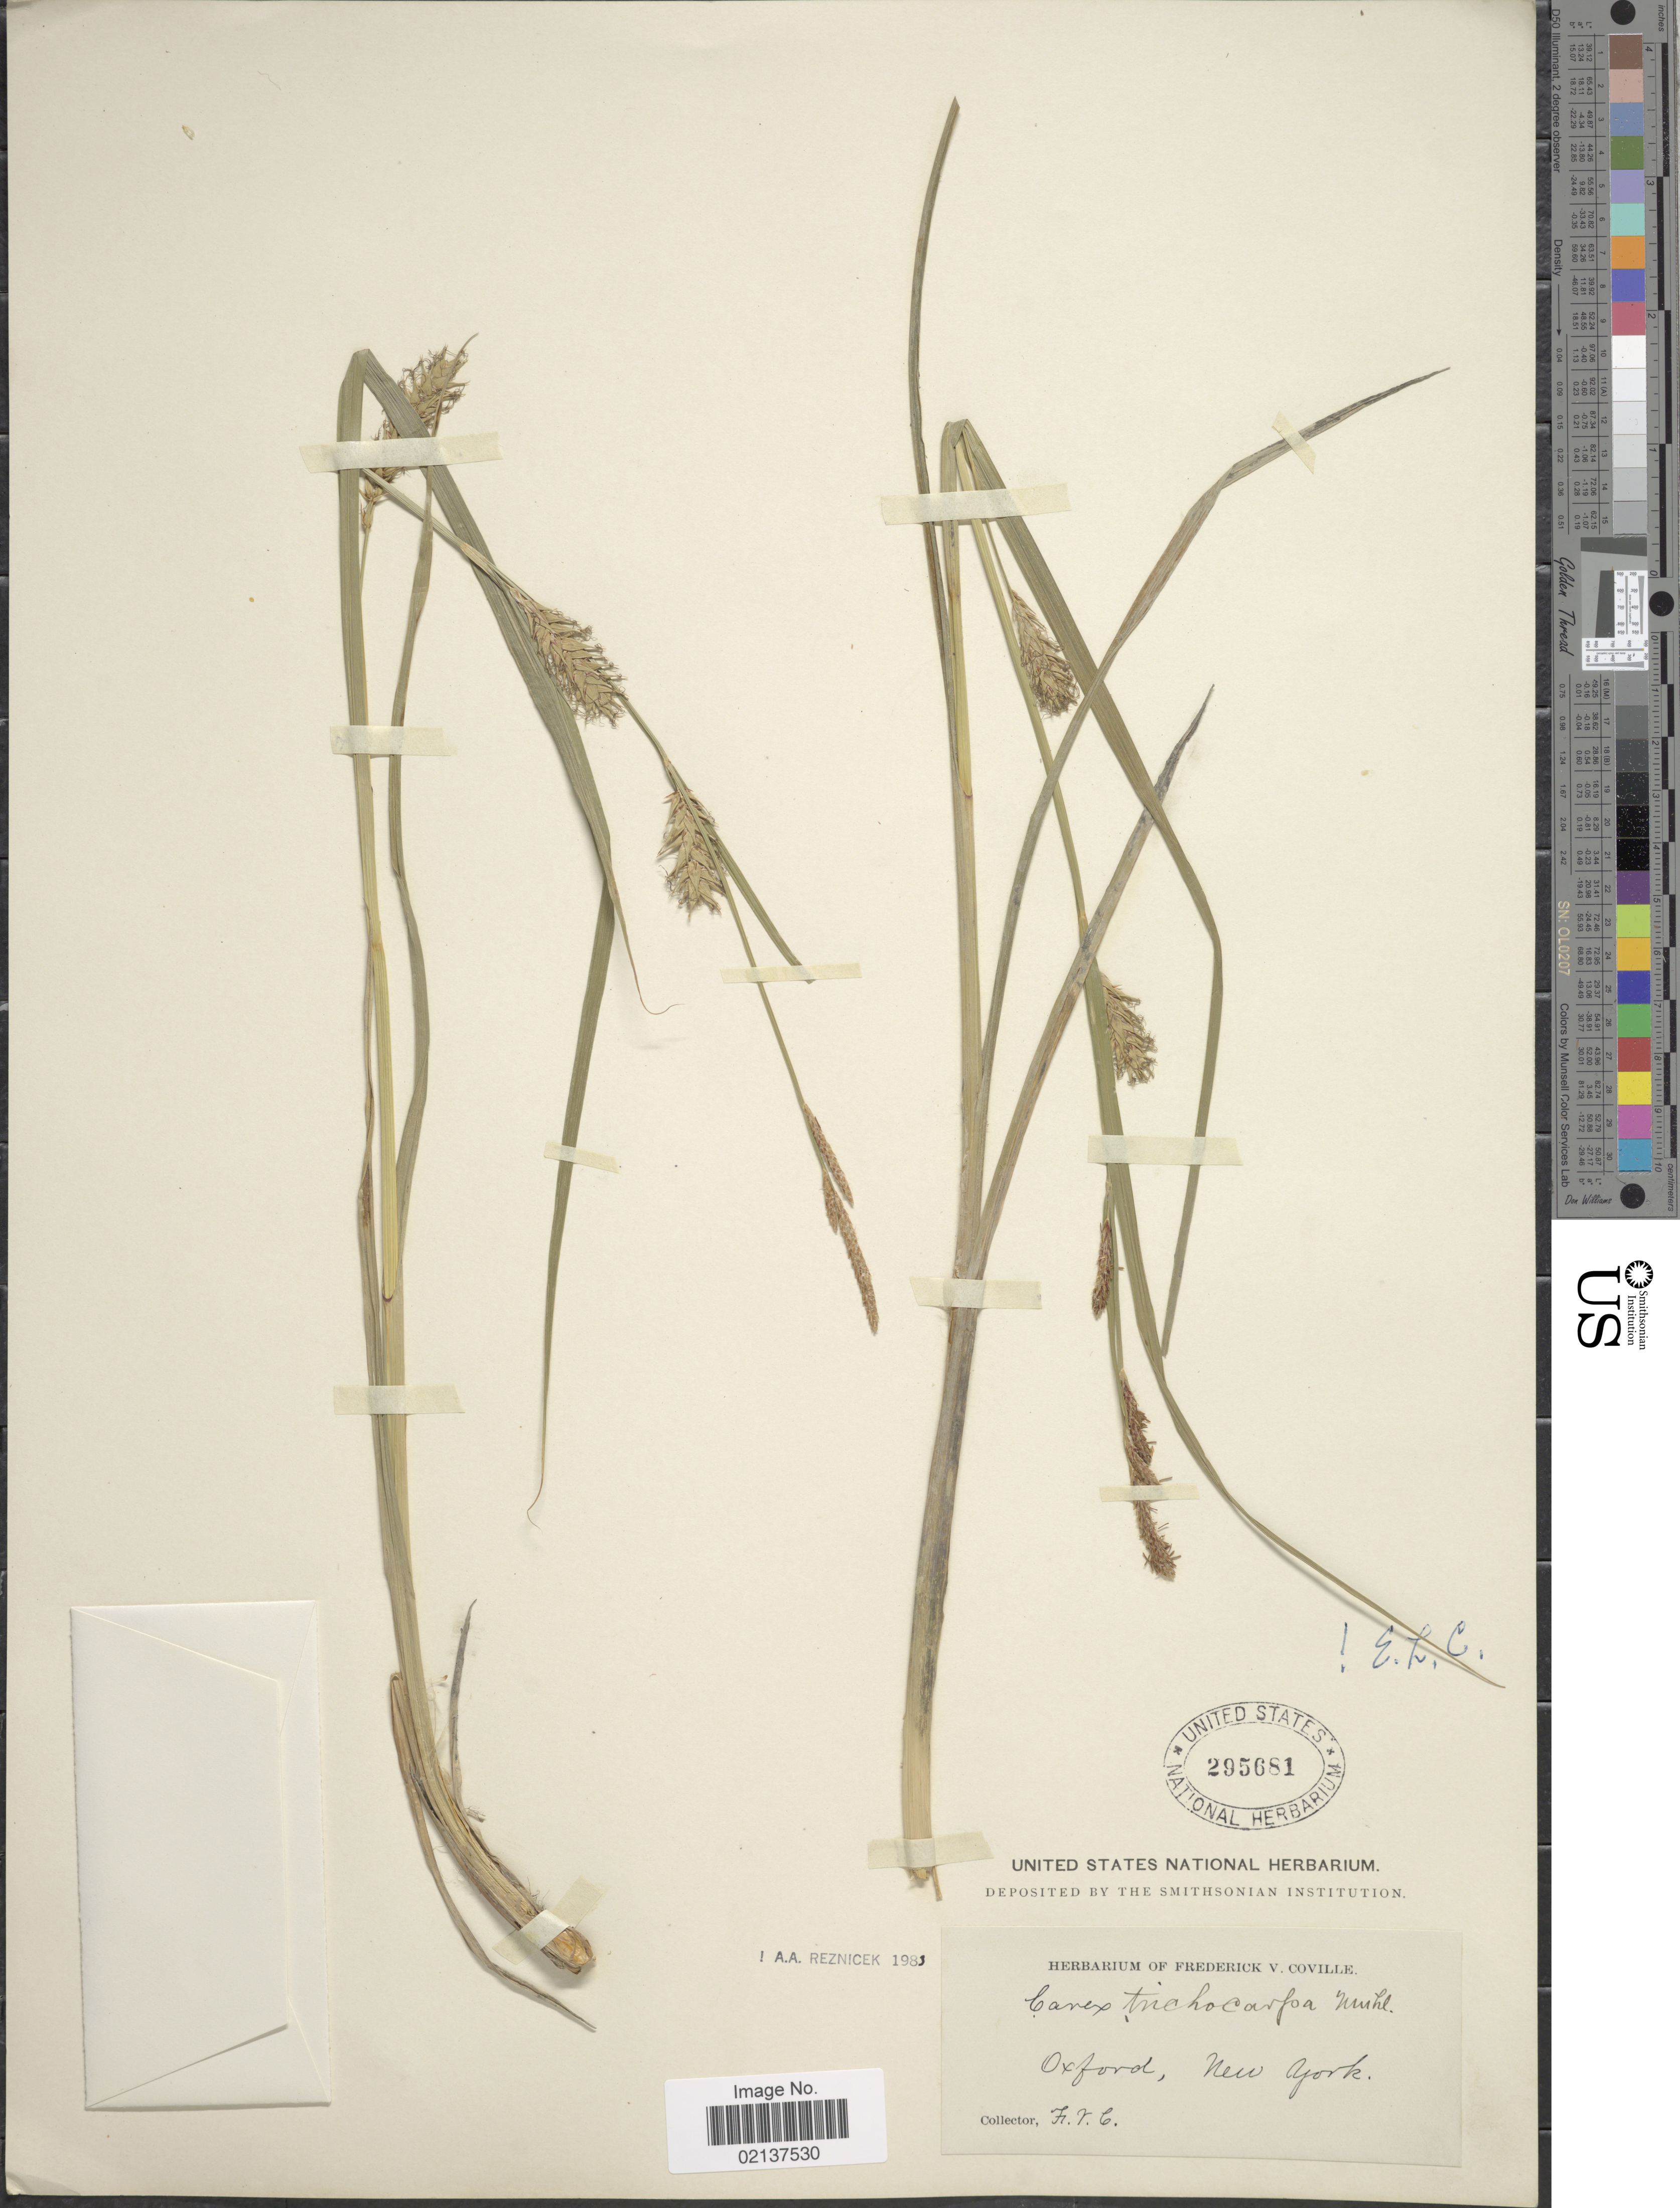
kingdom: Plantae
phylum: Tracheophyta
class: Liliopsida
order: Poales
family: Cyperaceae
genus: Carex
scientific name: Carex trichocarpa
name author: Muhl. ex Willd.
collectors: F. V. Coville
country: United States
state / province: New York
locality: Oxford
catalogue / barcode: US 295681